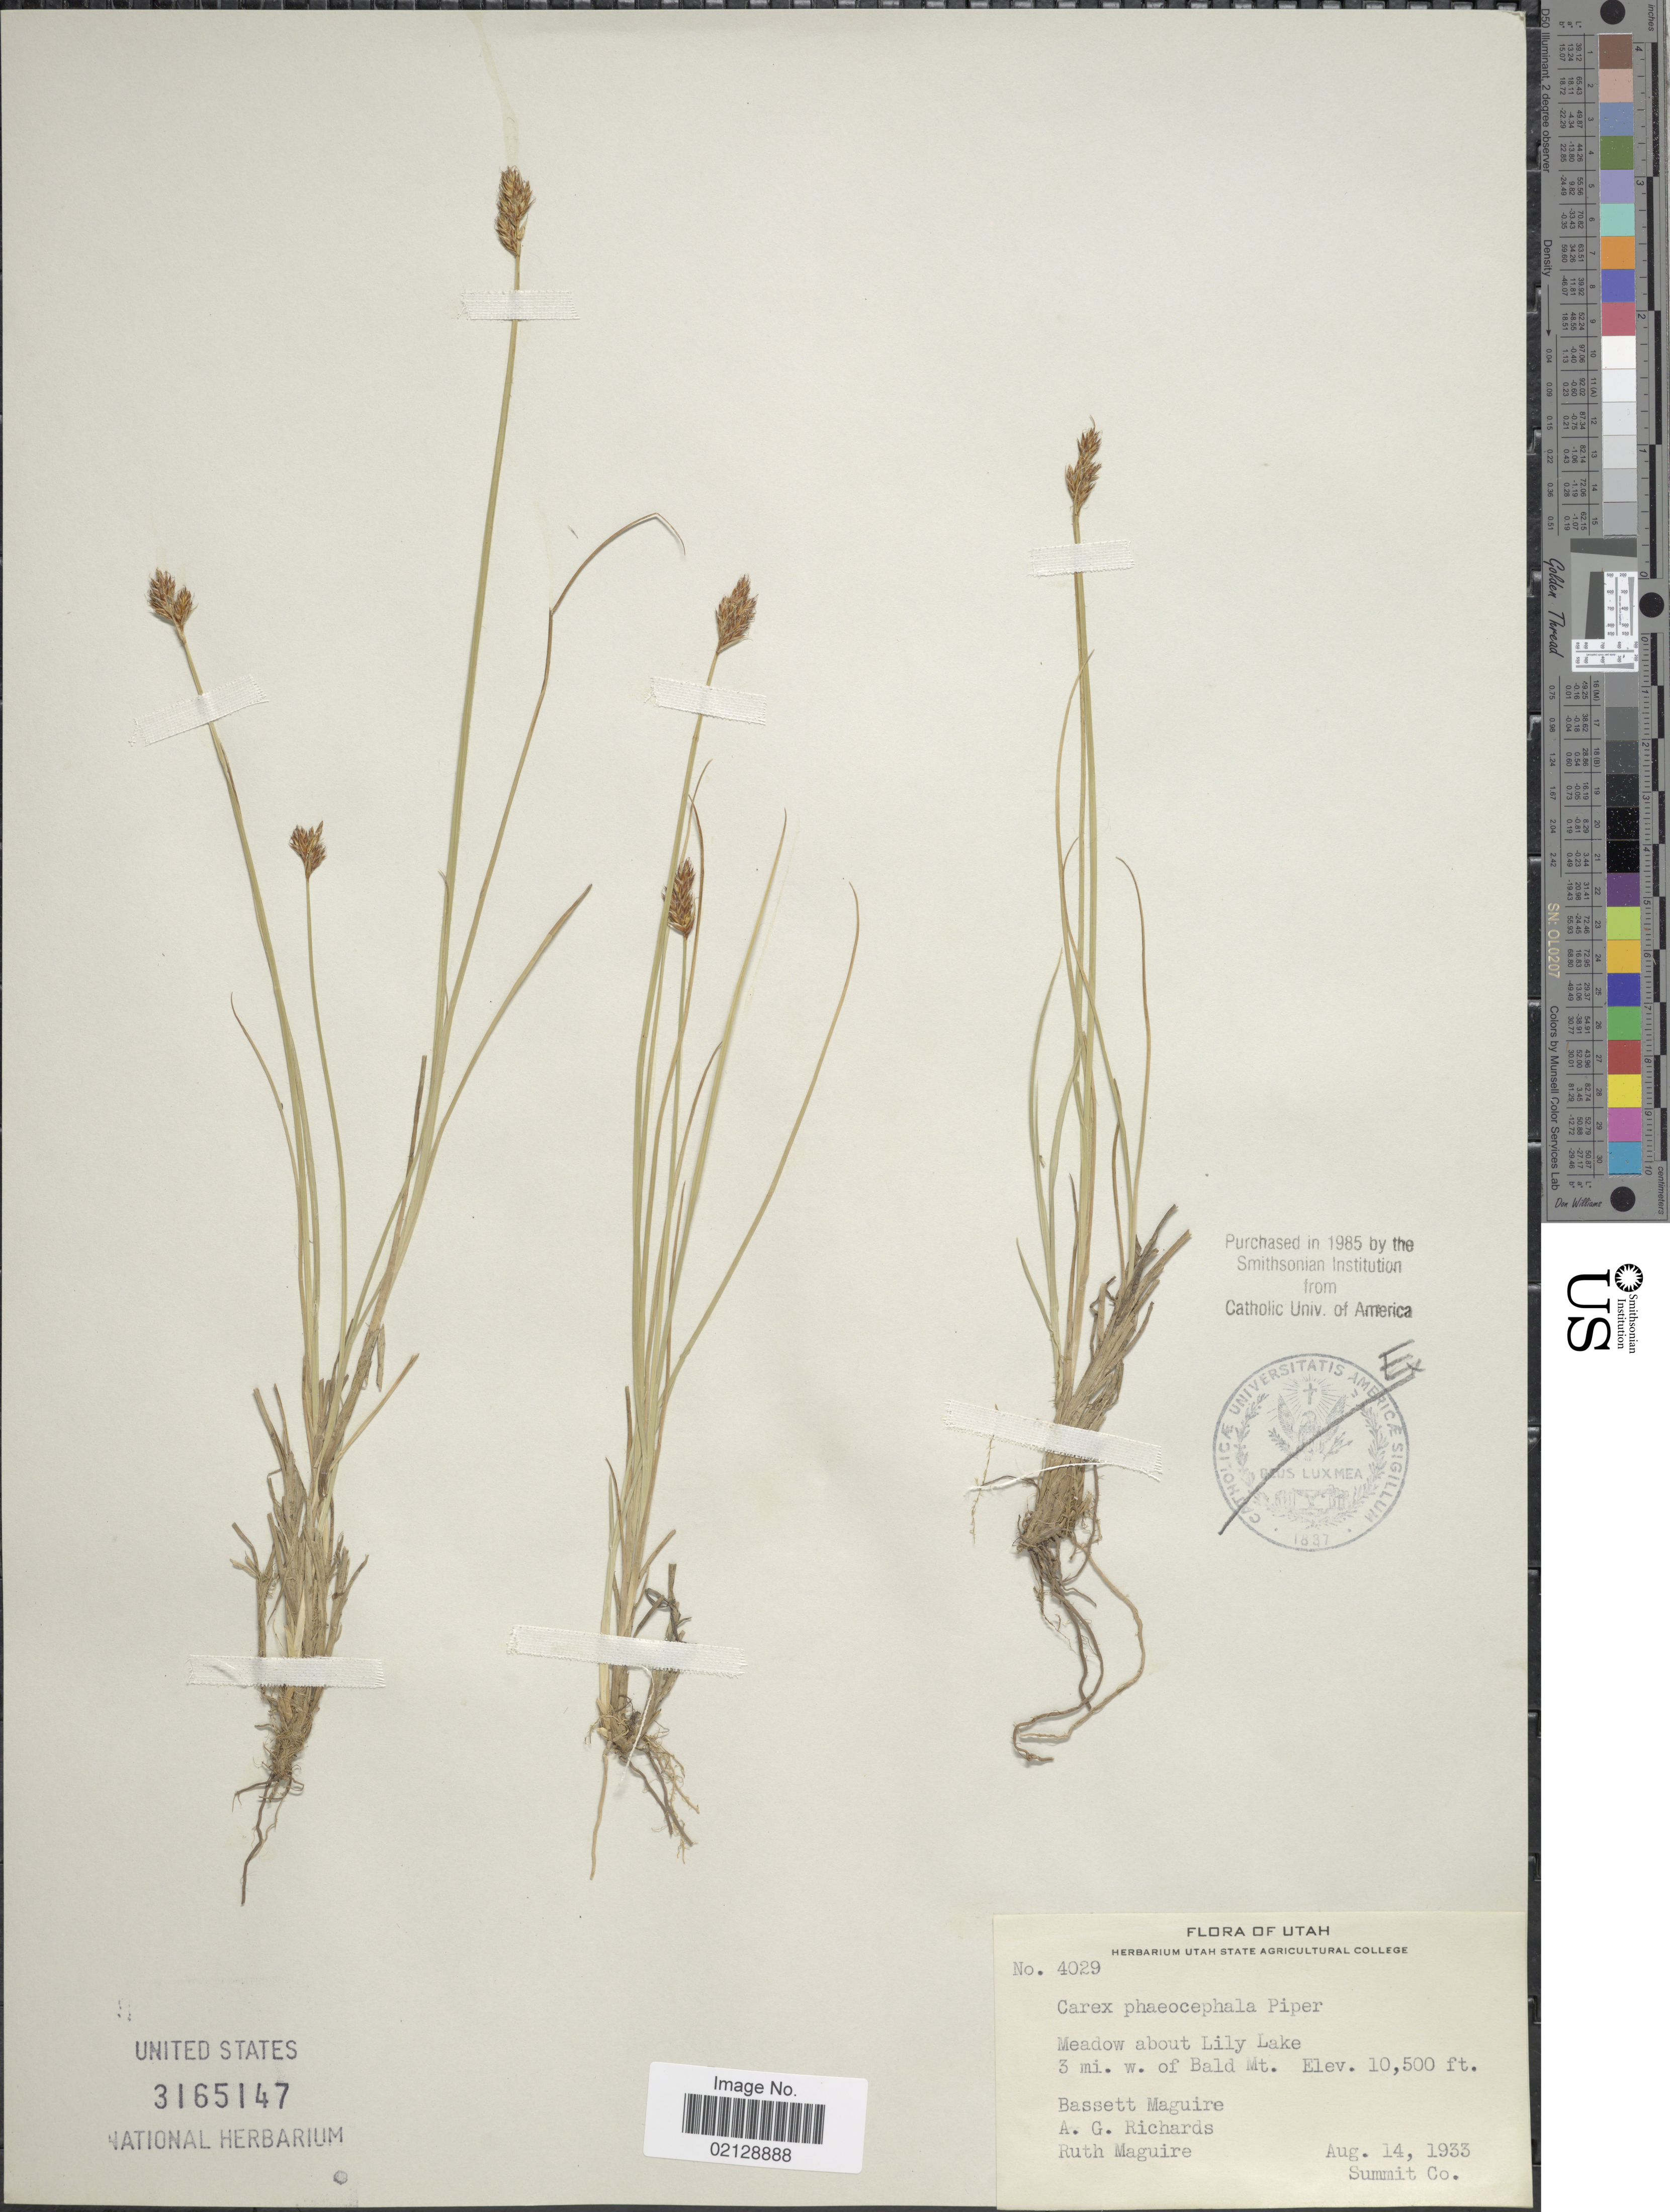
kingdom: Plantae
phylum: Tracheophyta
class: Liliopsida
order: Poales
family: Cyperaceae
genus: Carex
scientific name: Carex phaeocephala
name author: Piper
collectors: B. Maguire, A. Richards & R. R. Maguire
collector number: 4029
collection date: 1933-08-14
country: United States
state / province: Utah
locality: Meadow about Lily Lake, 3 mi. w. of Bald Mt., Summit Co.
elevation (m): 3200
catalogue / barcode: US 3165147